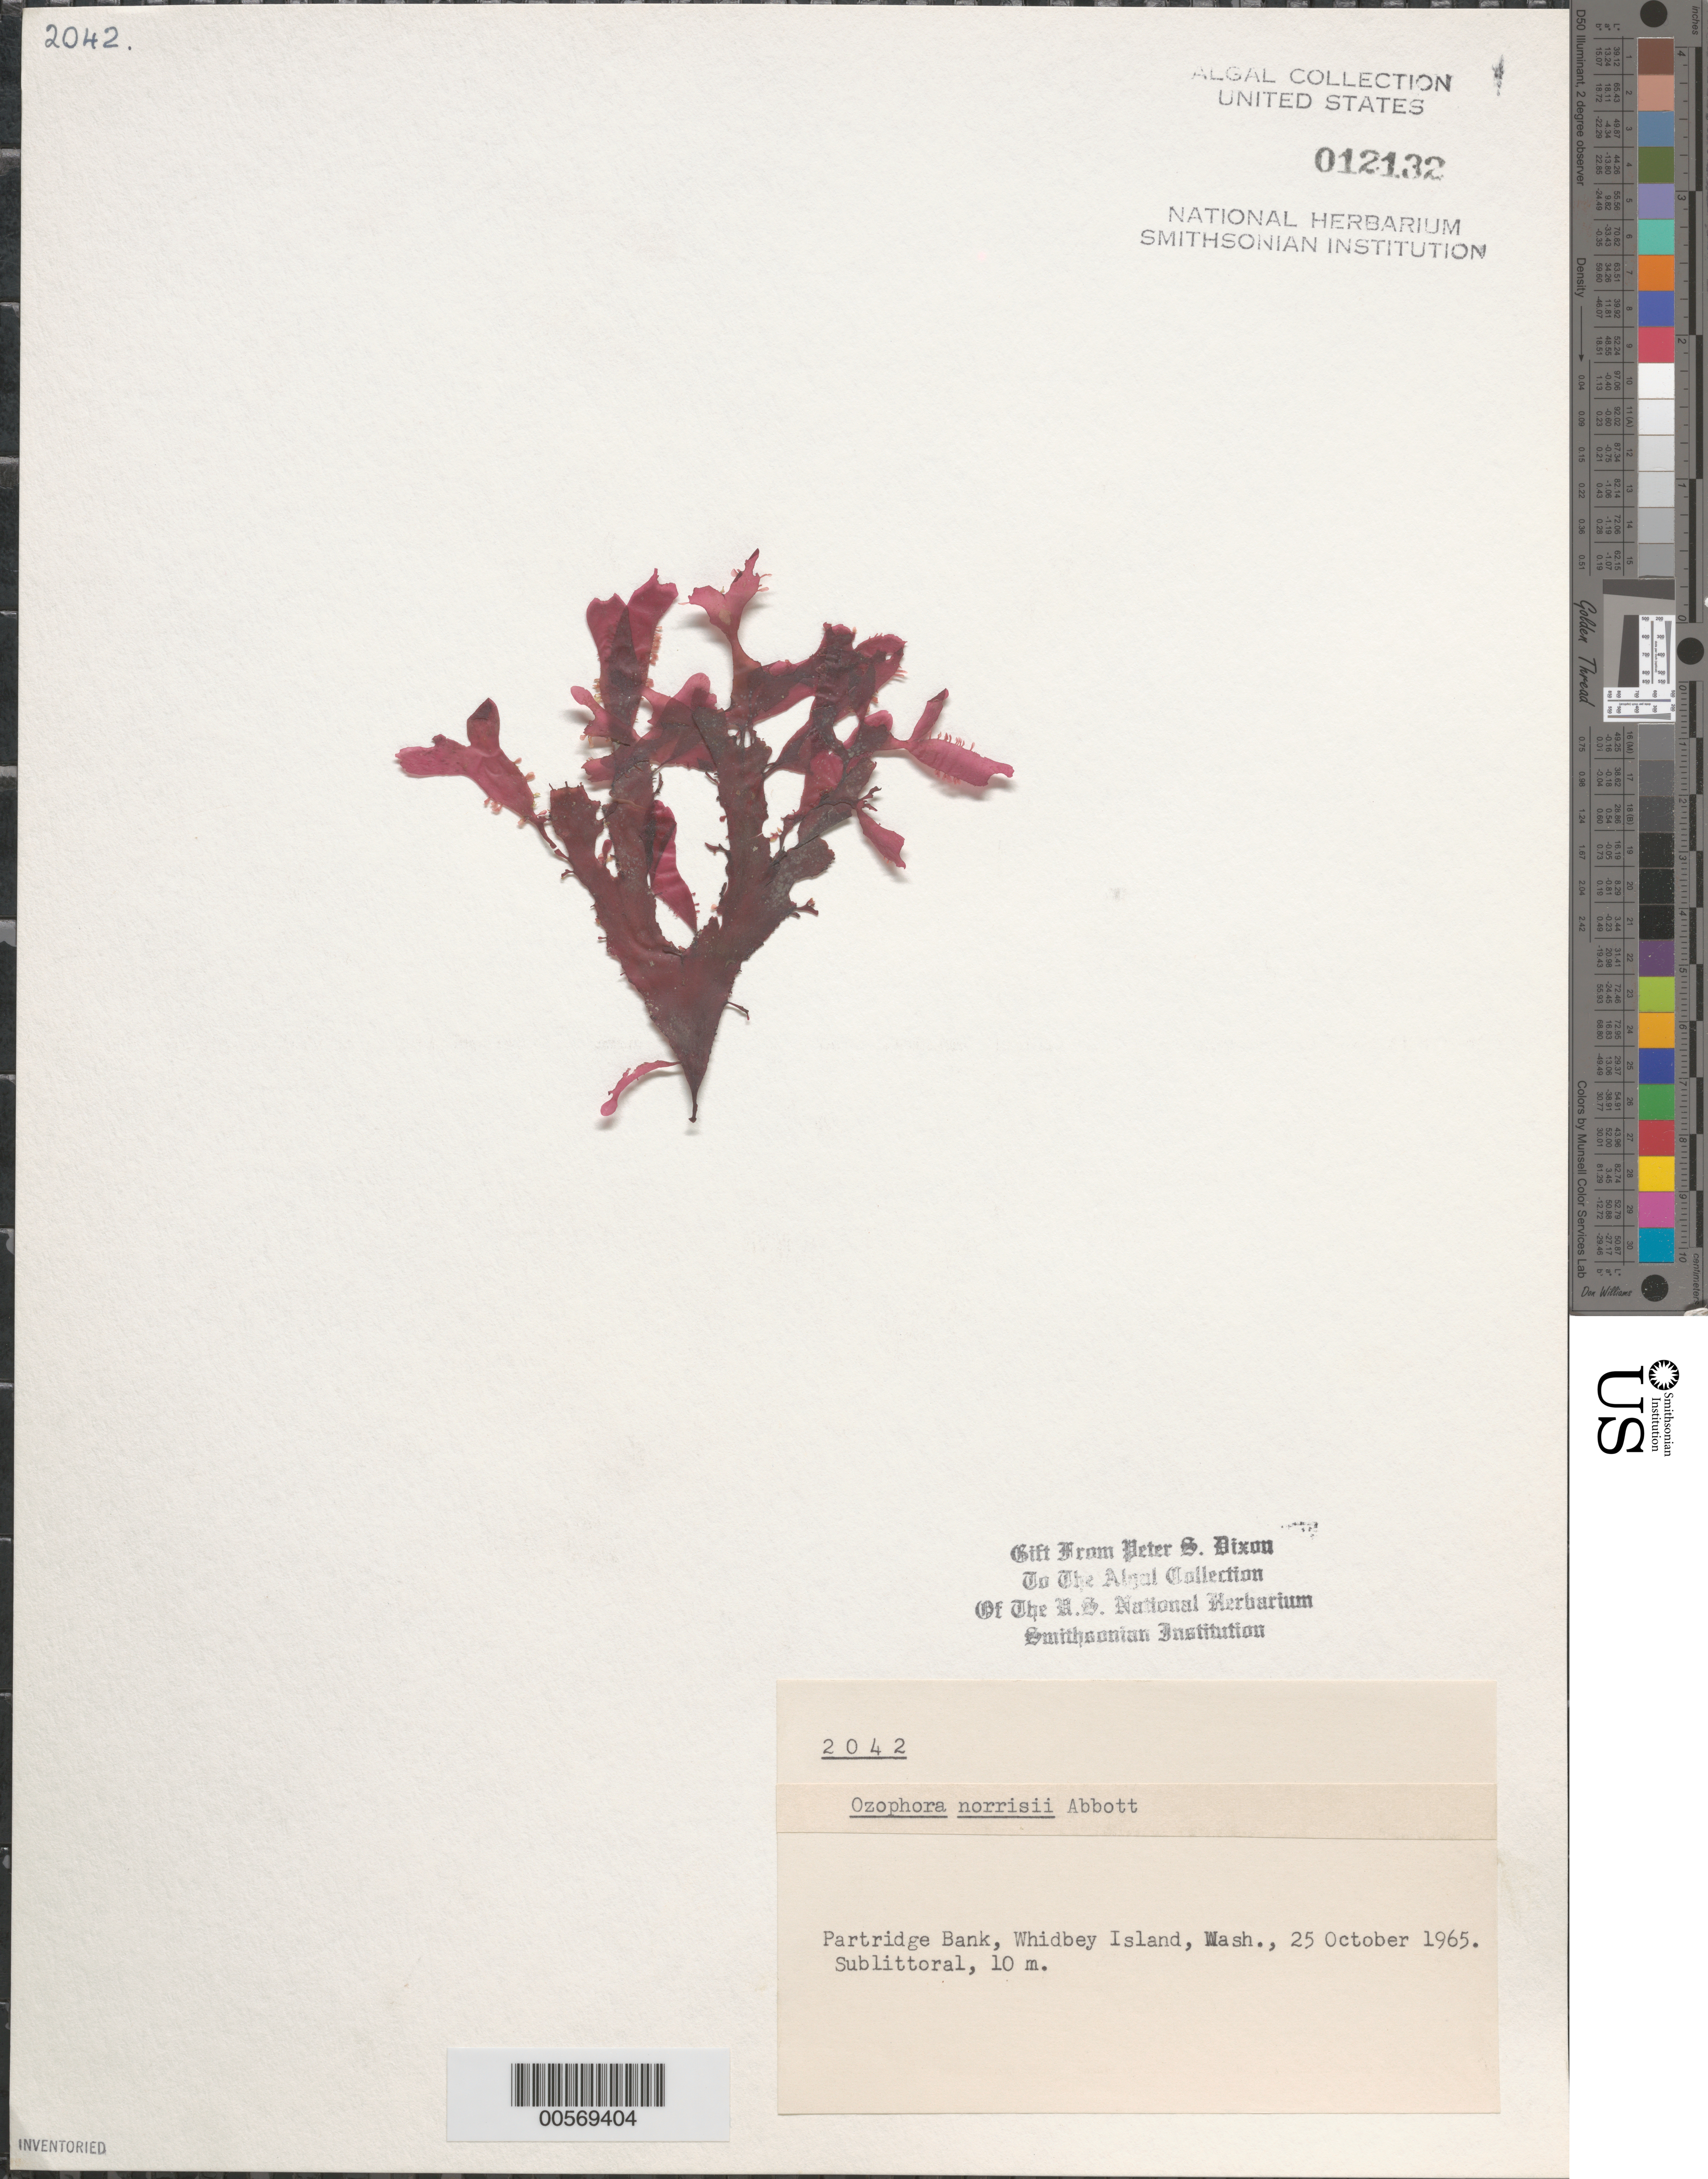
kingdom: Plantae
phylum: Rhodophyta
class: Florideophyceae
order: Gigartinales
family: Phyllophoraceae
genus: Ozophora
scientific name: Ozophora norrisii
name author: I.A. Abbott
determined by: Dixon, P. S.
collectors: P. S. Dixon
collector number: PSD 2042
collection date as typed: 25 Oct 1965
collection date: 1965-10-25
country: United States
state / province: Washington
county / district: Island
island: Whidbey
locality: Partridge Bank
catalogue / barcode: US 12132